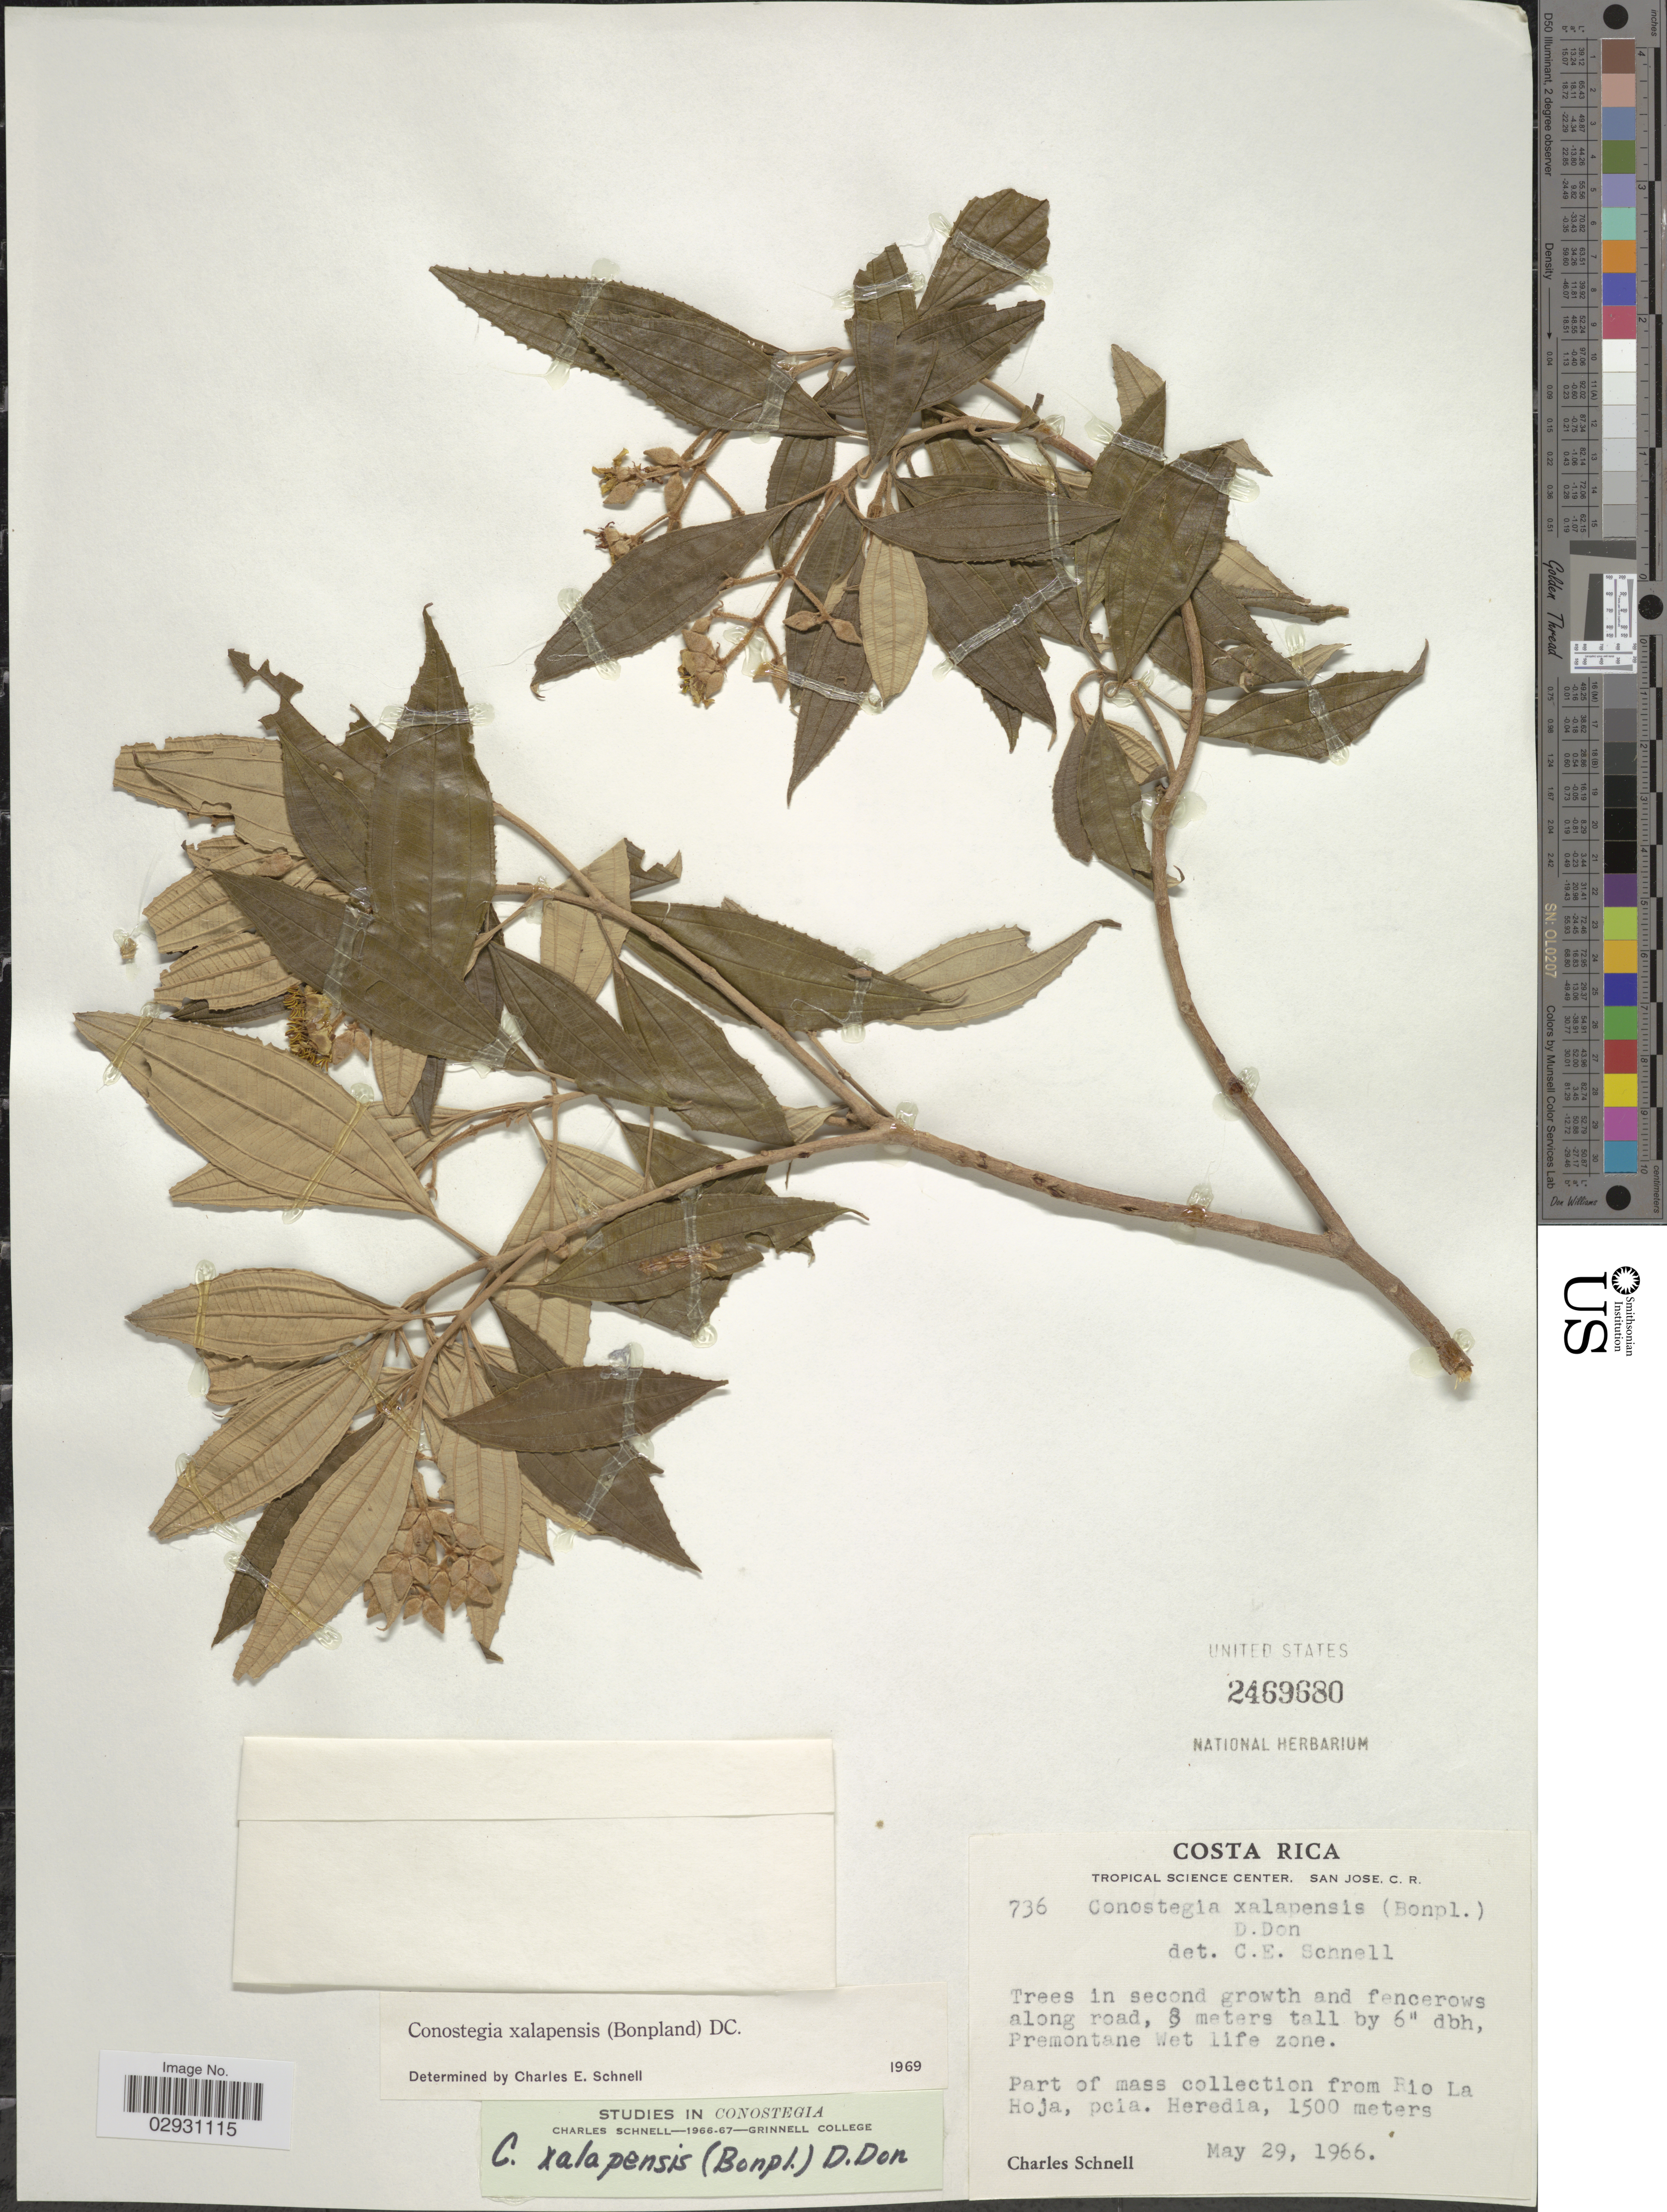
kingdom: Plantae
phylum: Tracheophyta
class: Magnoliopsida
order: Myrtales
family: Melastomataceae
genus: Conostegia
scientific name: Conostegia quadrangularis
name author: Schltdl. ex Steud.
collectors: C. Schnell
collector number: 736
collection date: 1966-05-29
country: Costa Rica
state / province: Heredia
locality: Premontane West life zone. Part of mass collection from Rio La Hoja.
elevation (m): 1500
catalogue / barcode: US 2469680